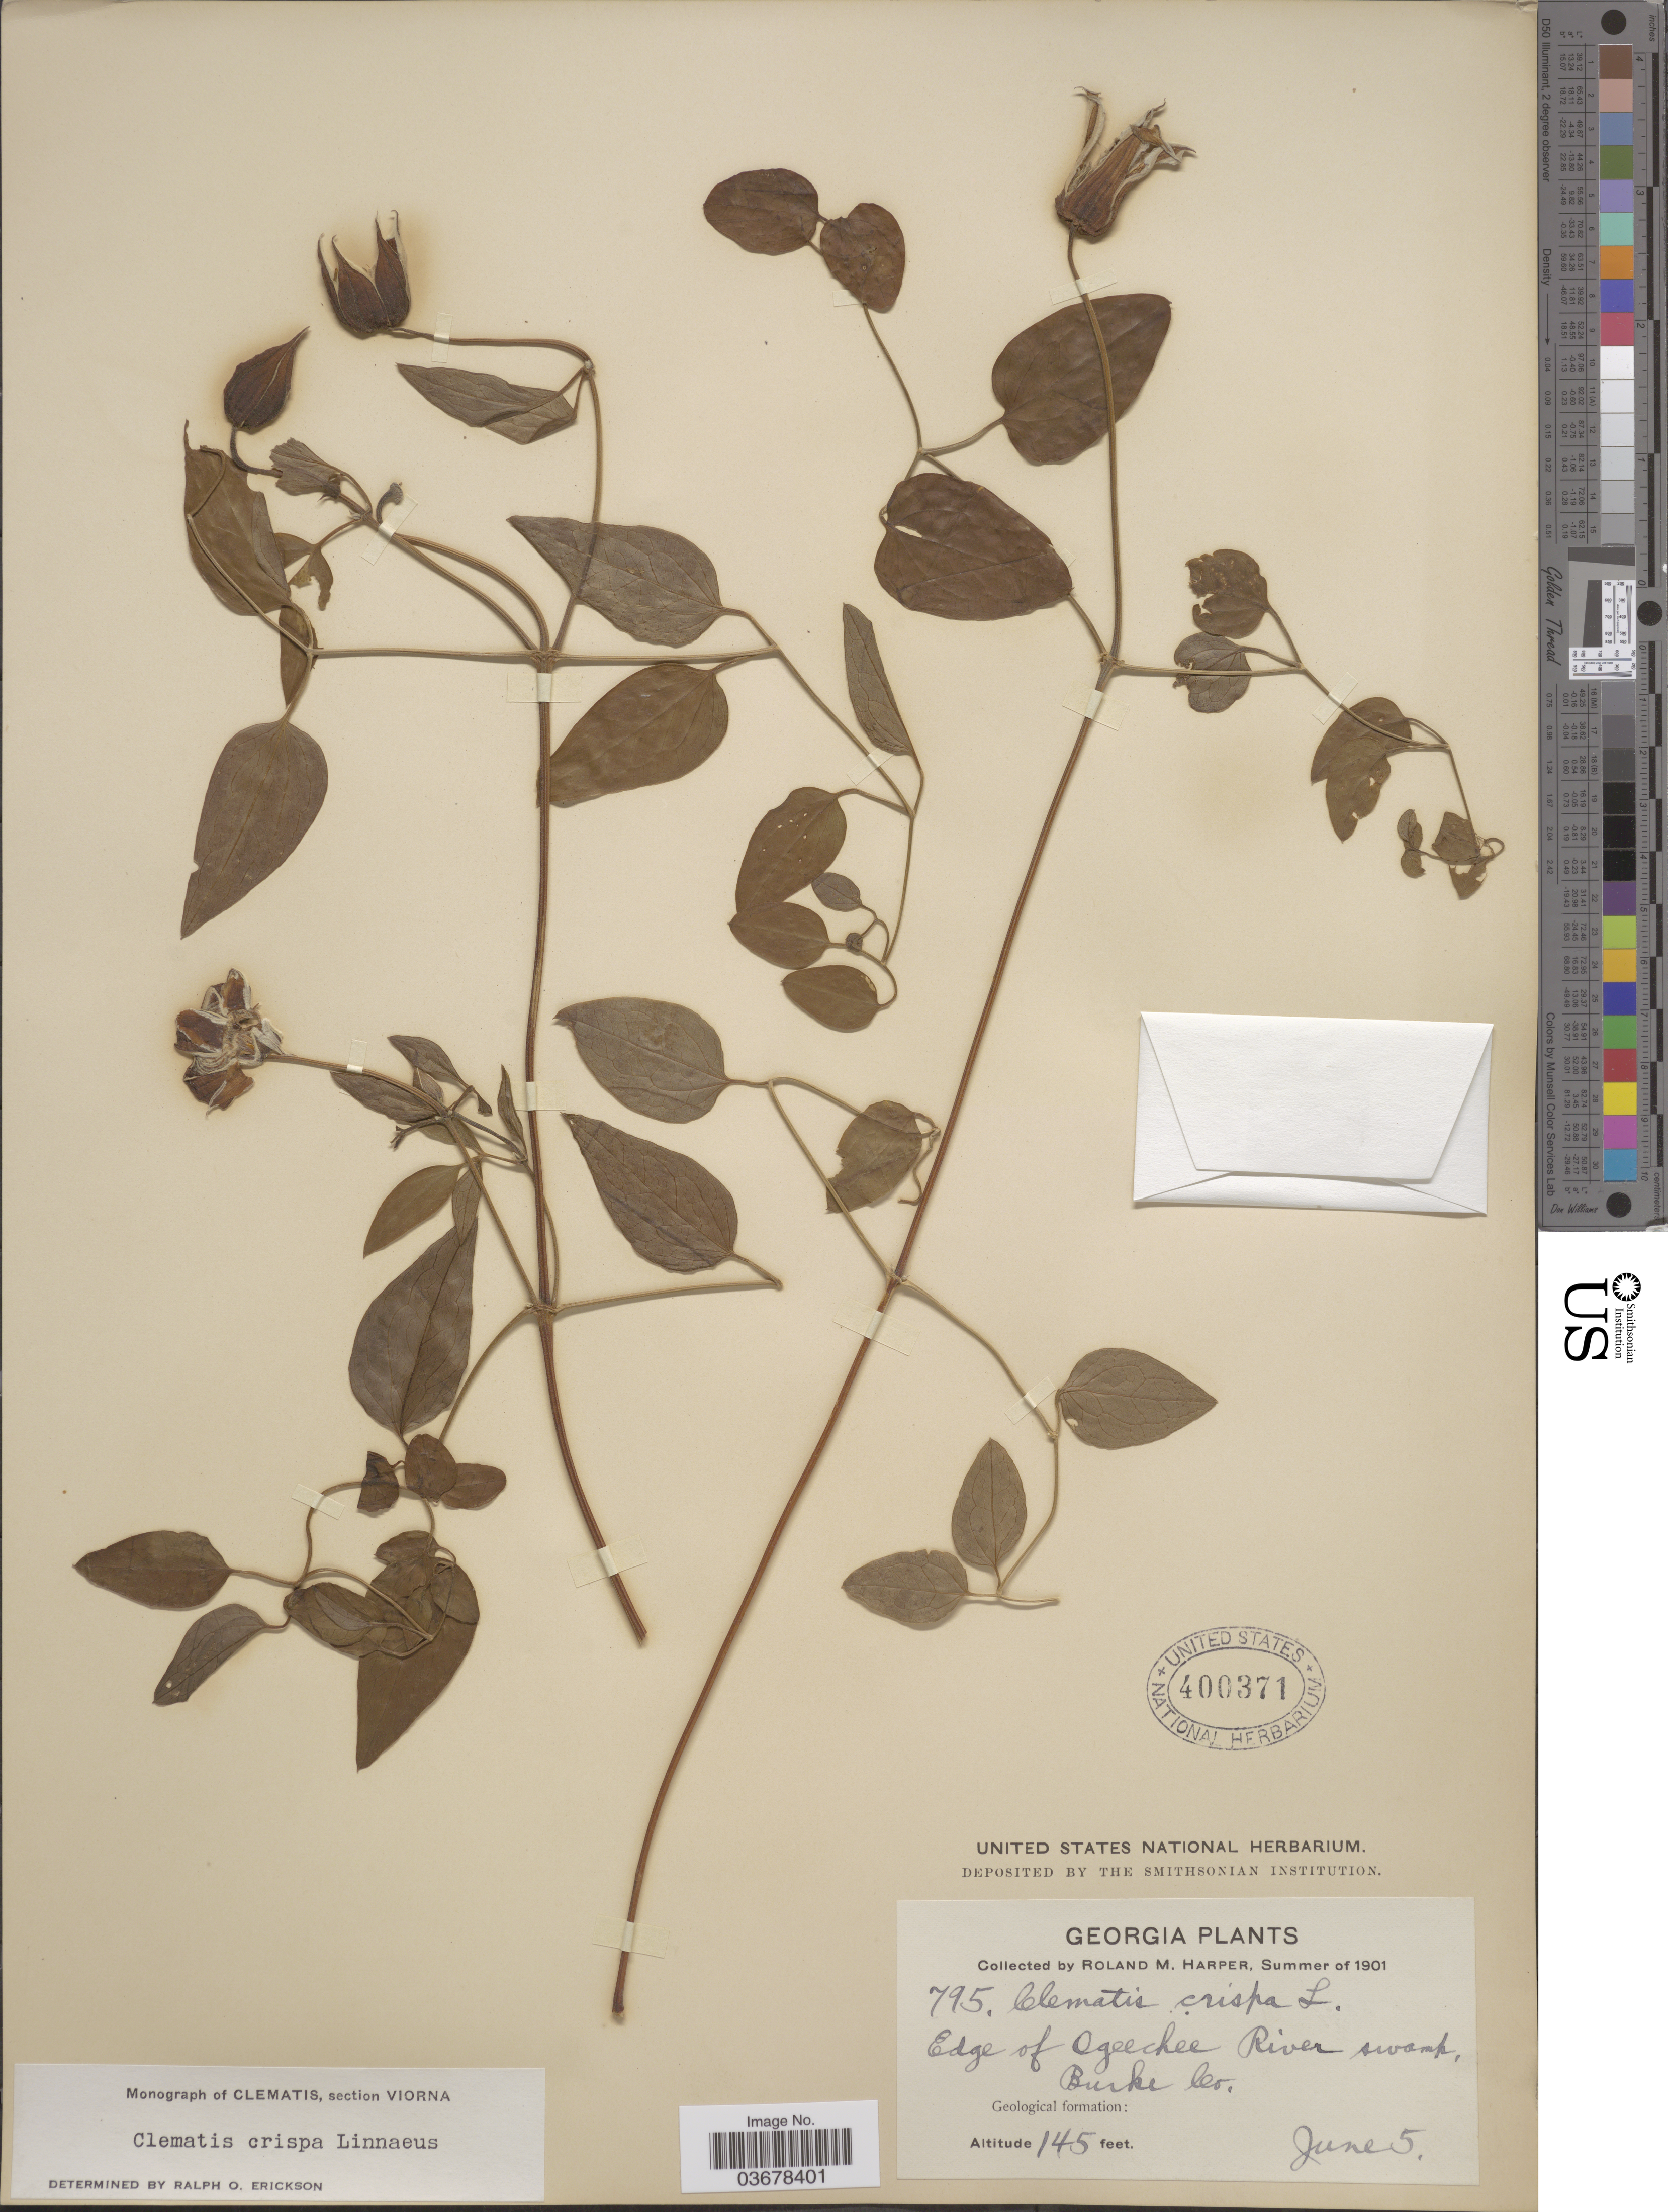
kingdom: Plantae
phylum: Tracheophyta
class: Magnoliopsida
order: Ranunculales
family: Ranunculaceae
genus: Clematis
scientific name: Clematis viorna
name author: L.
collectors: R. M. Harper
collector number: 795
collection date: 1901-06-05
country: United States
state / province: Georgia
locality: Edge of Ogeechee River swamp, Burke Co.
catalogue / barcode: US 400371